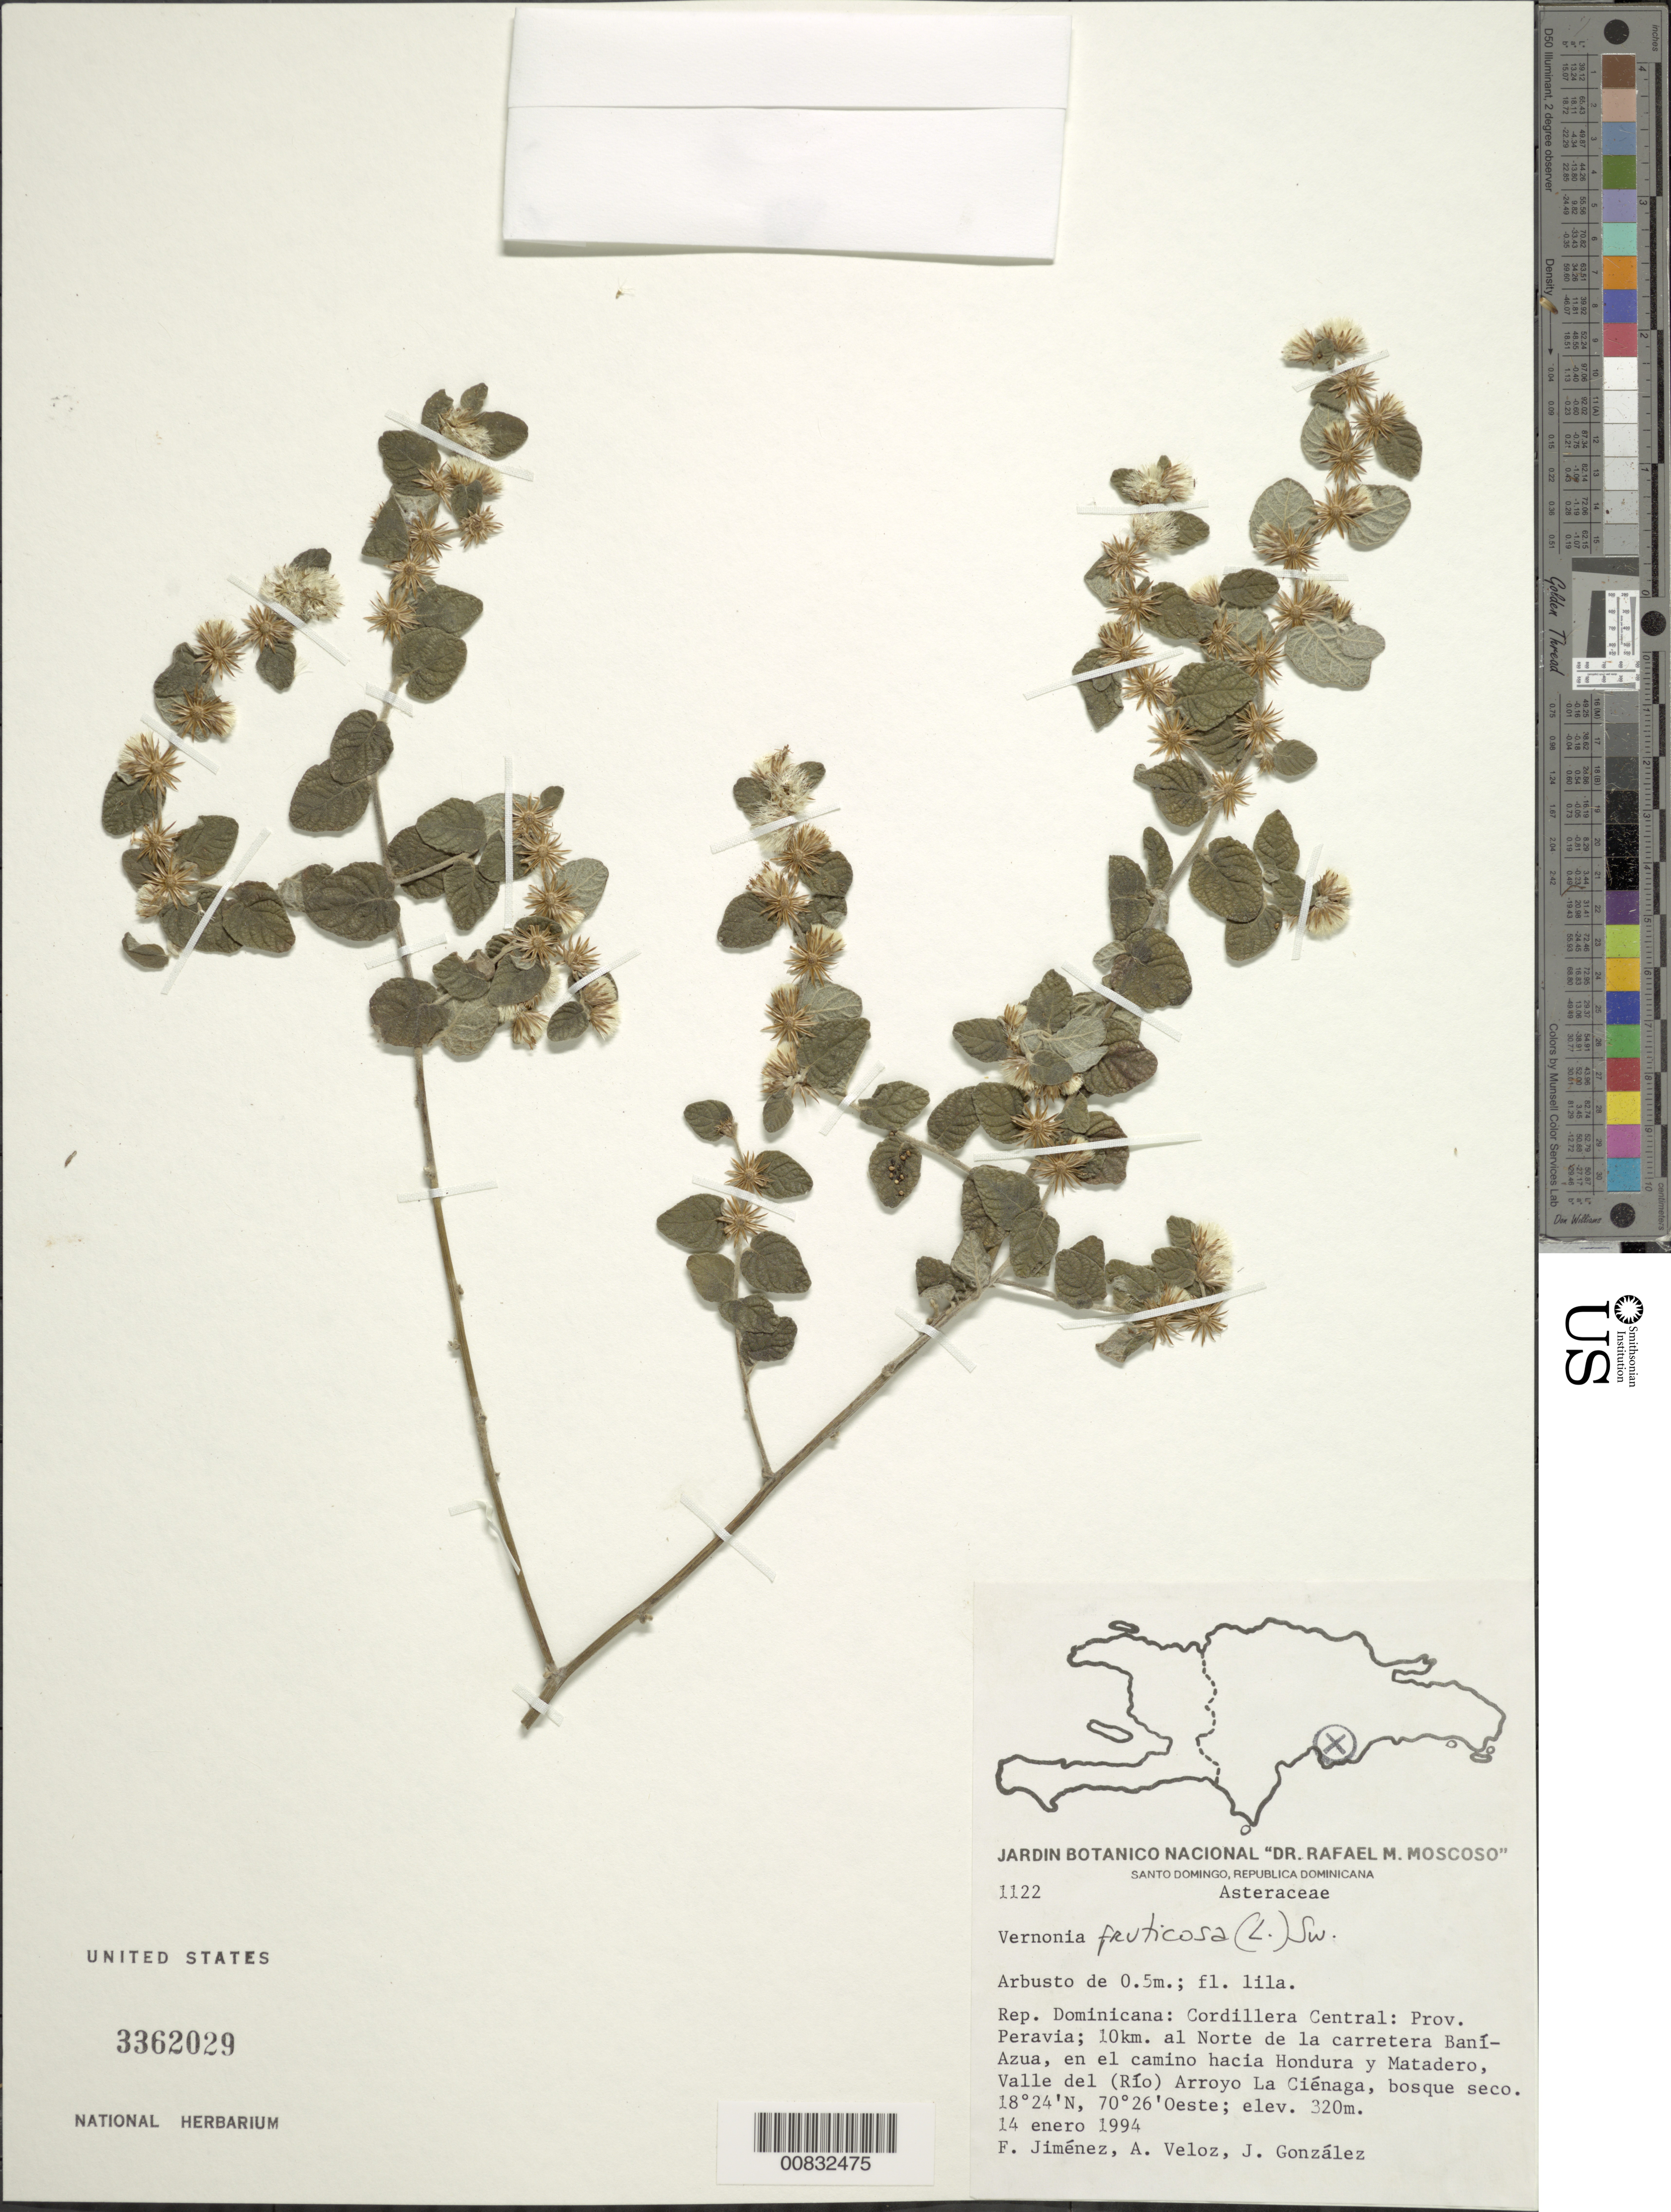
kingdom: Plantae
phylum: Tracheophyta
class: Magnoliopsida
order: Asterales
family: Asteraceae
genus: Lepidaploa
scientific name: Lepidaploa fruticosa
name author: (L.) H. Rob.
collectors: J. J. Jiménez Almonte, A. Veloz & J. González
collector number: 1122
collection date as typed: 14 Jan 1994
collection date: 1994-01-14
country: Dominican Republic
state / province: Peravia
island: Hispaniola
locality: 10 km al Norte de la carretera Baní-Azua, en el camino hacia Hondura y Matadero, Valle del (Río) Arroyo La Ciénaga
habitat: Bosque seco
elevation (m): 320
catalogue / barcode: US 3362029